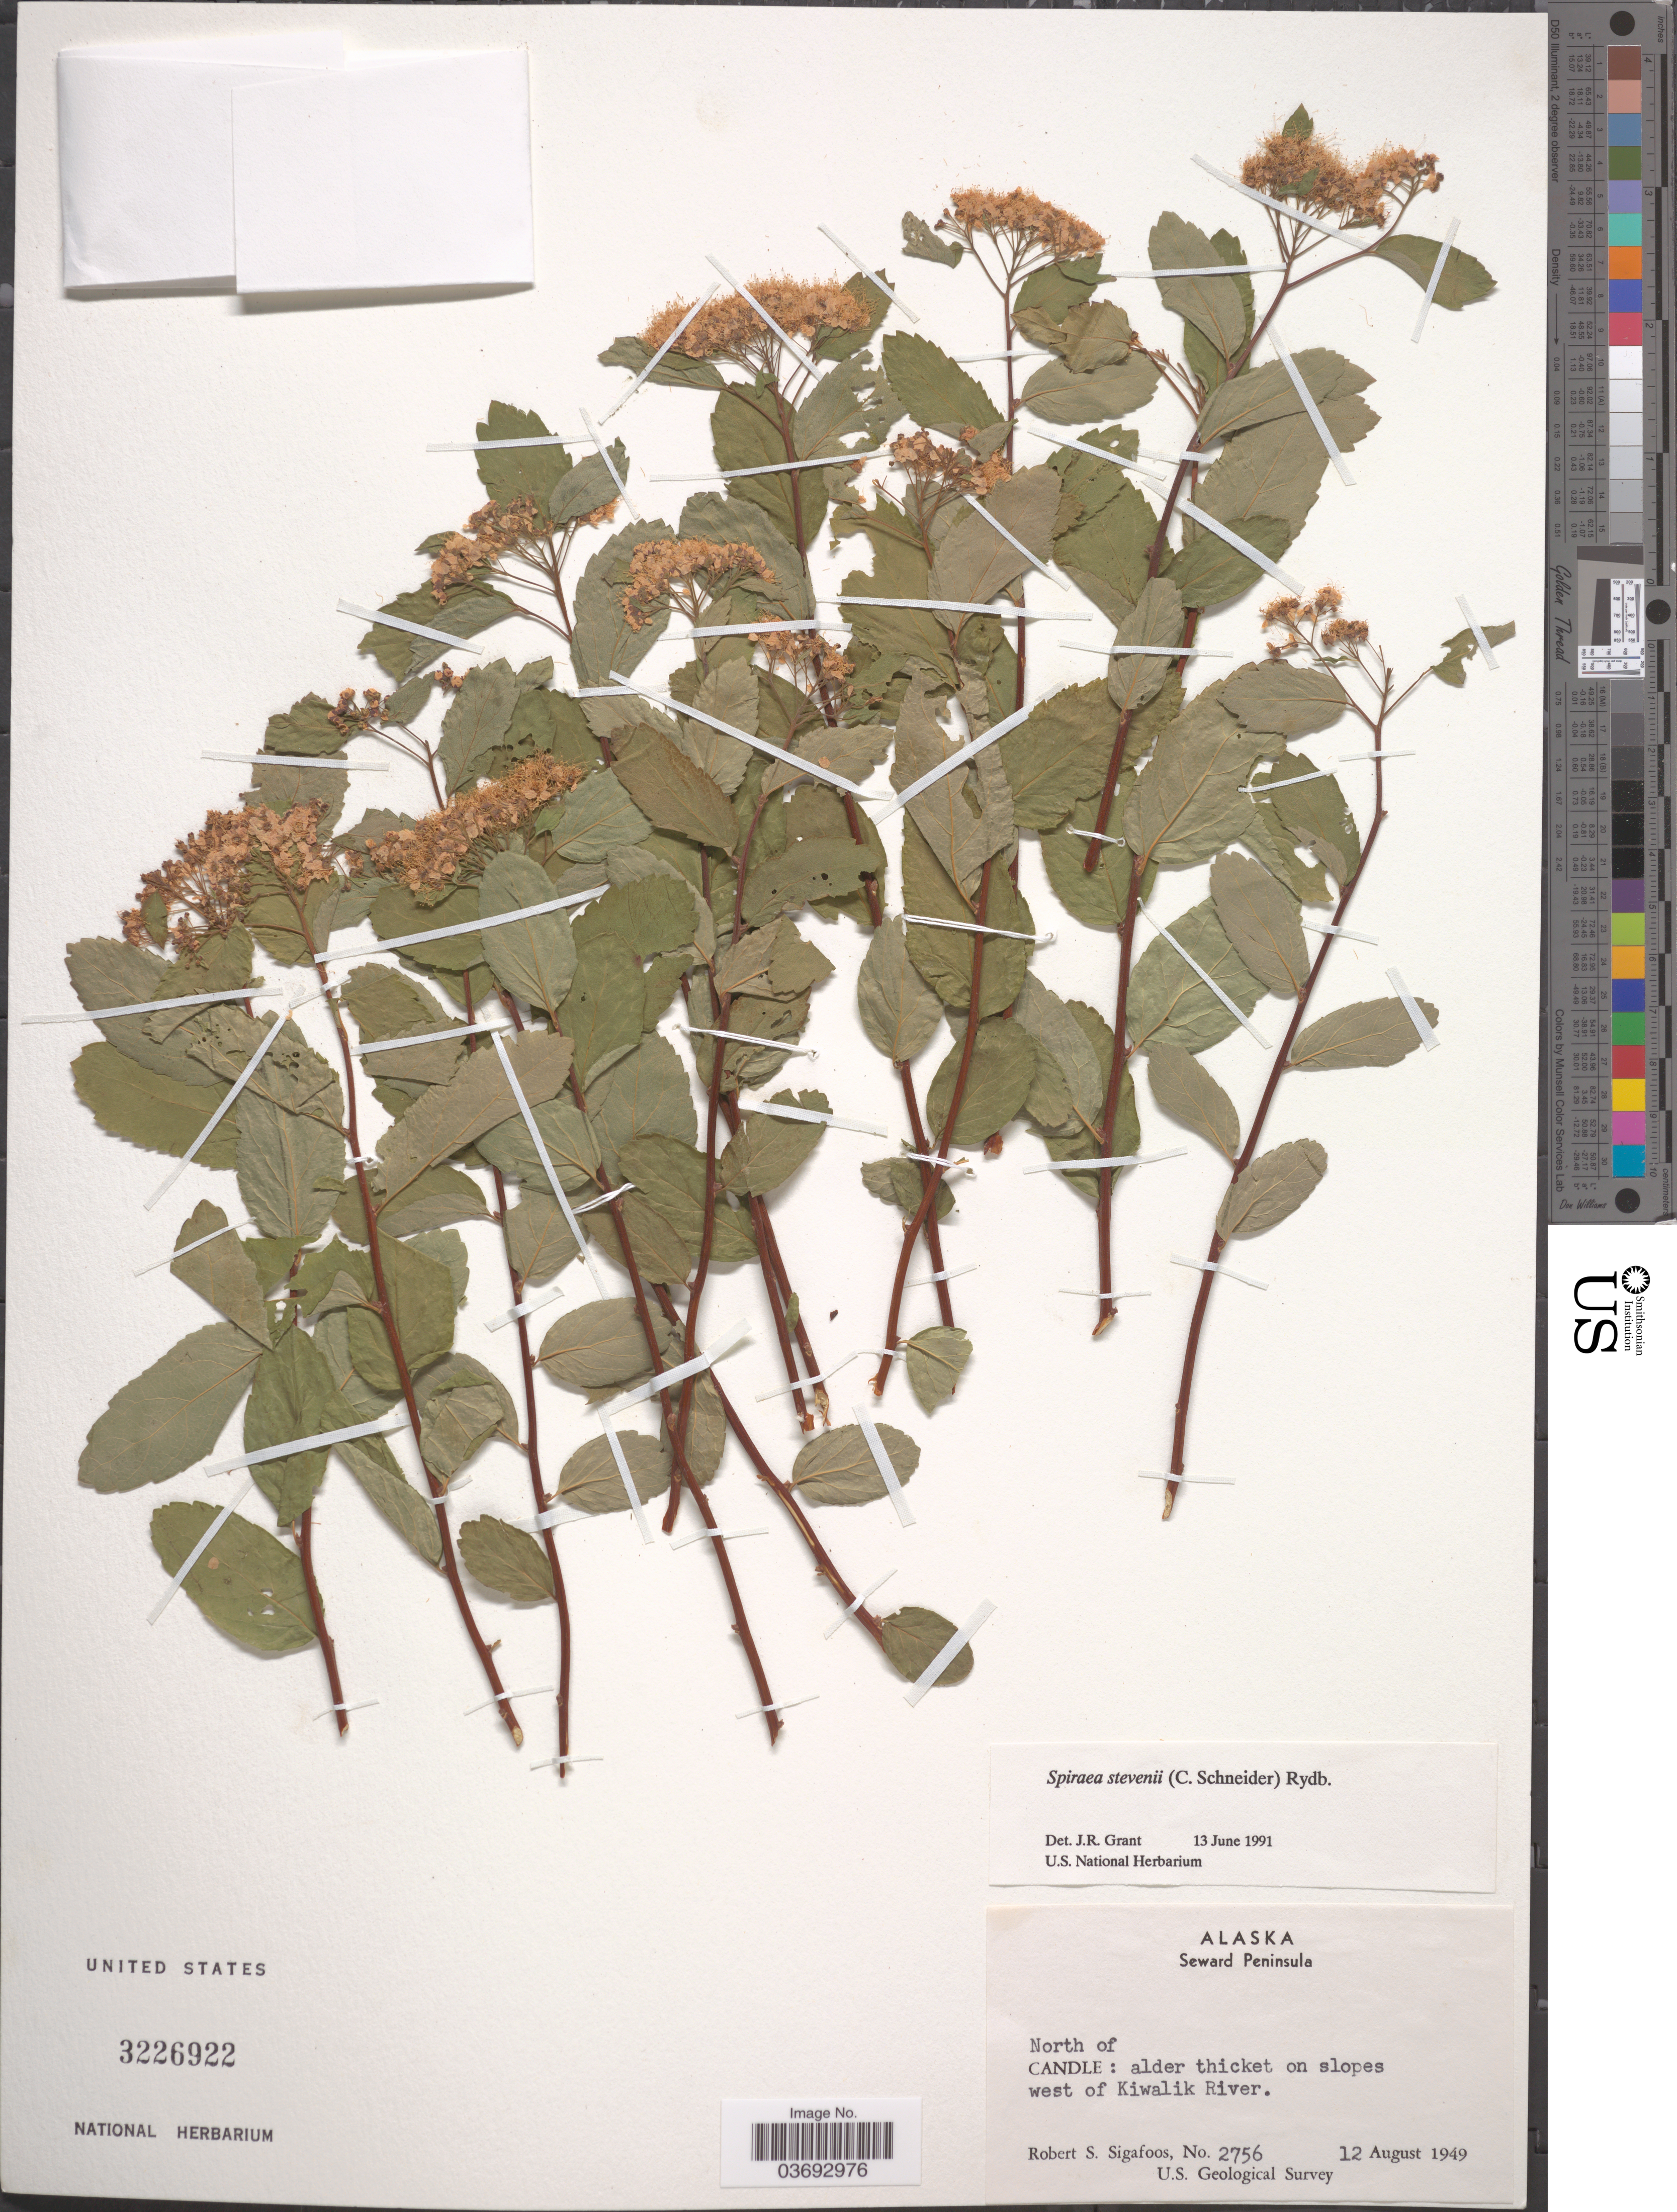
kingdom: Plantae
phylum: Tracheophyta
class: Magnoliopsida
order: Rosales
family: Rosaceae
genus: Spiraea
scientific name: Spiraea stevenii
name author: (C.K. Schneid.) Rydb.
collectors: R. Sigafoos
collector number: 2756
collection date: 1949-08-12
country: United States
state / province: Alaska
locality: Seward Peninsula. North of Candle: alder thicket on slopes west of Kiwalik River.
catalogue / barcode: US 3226922